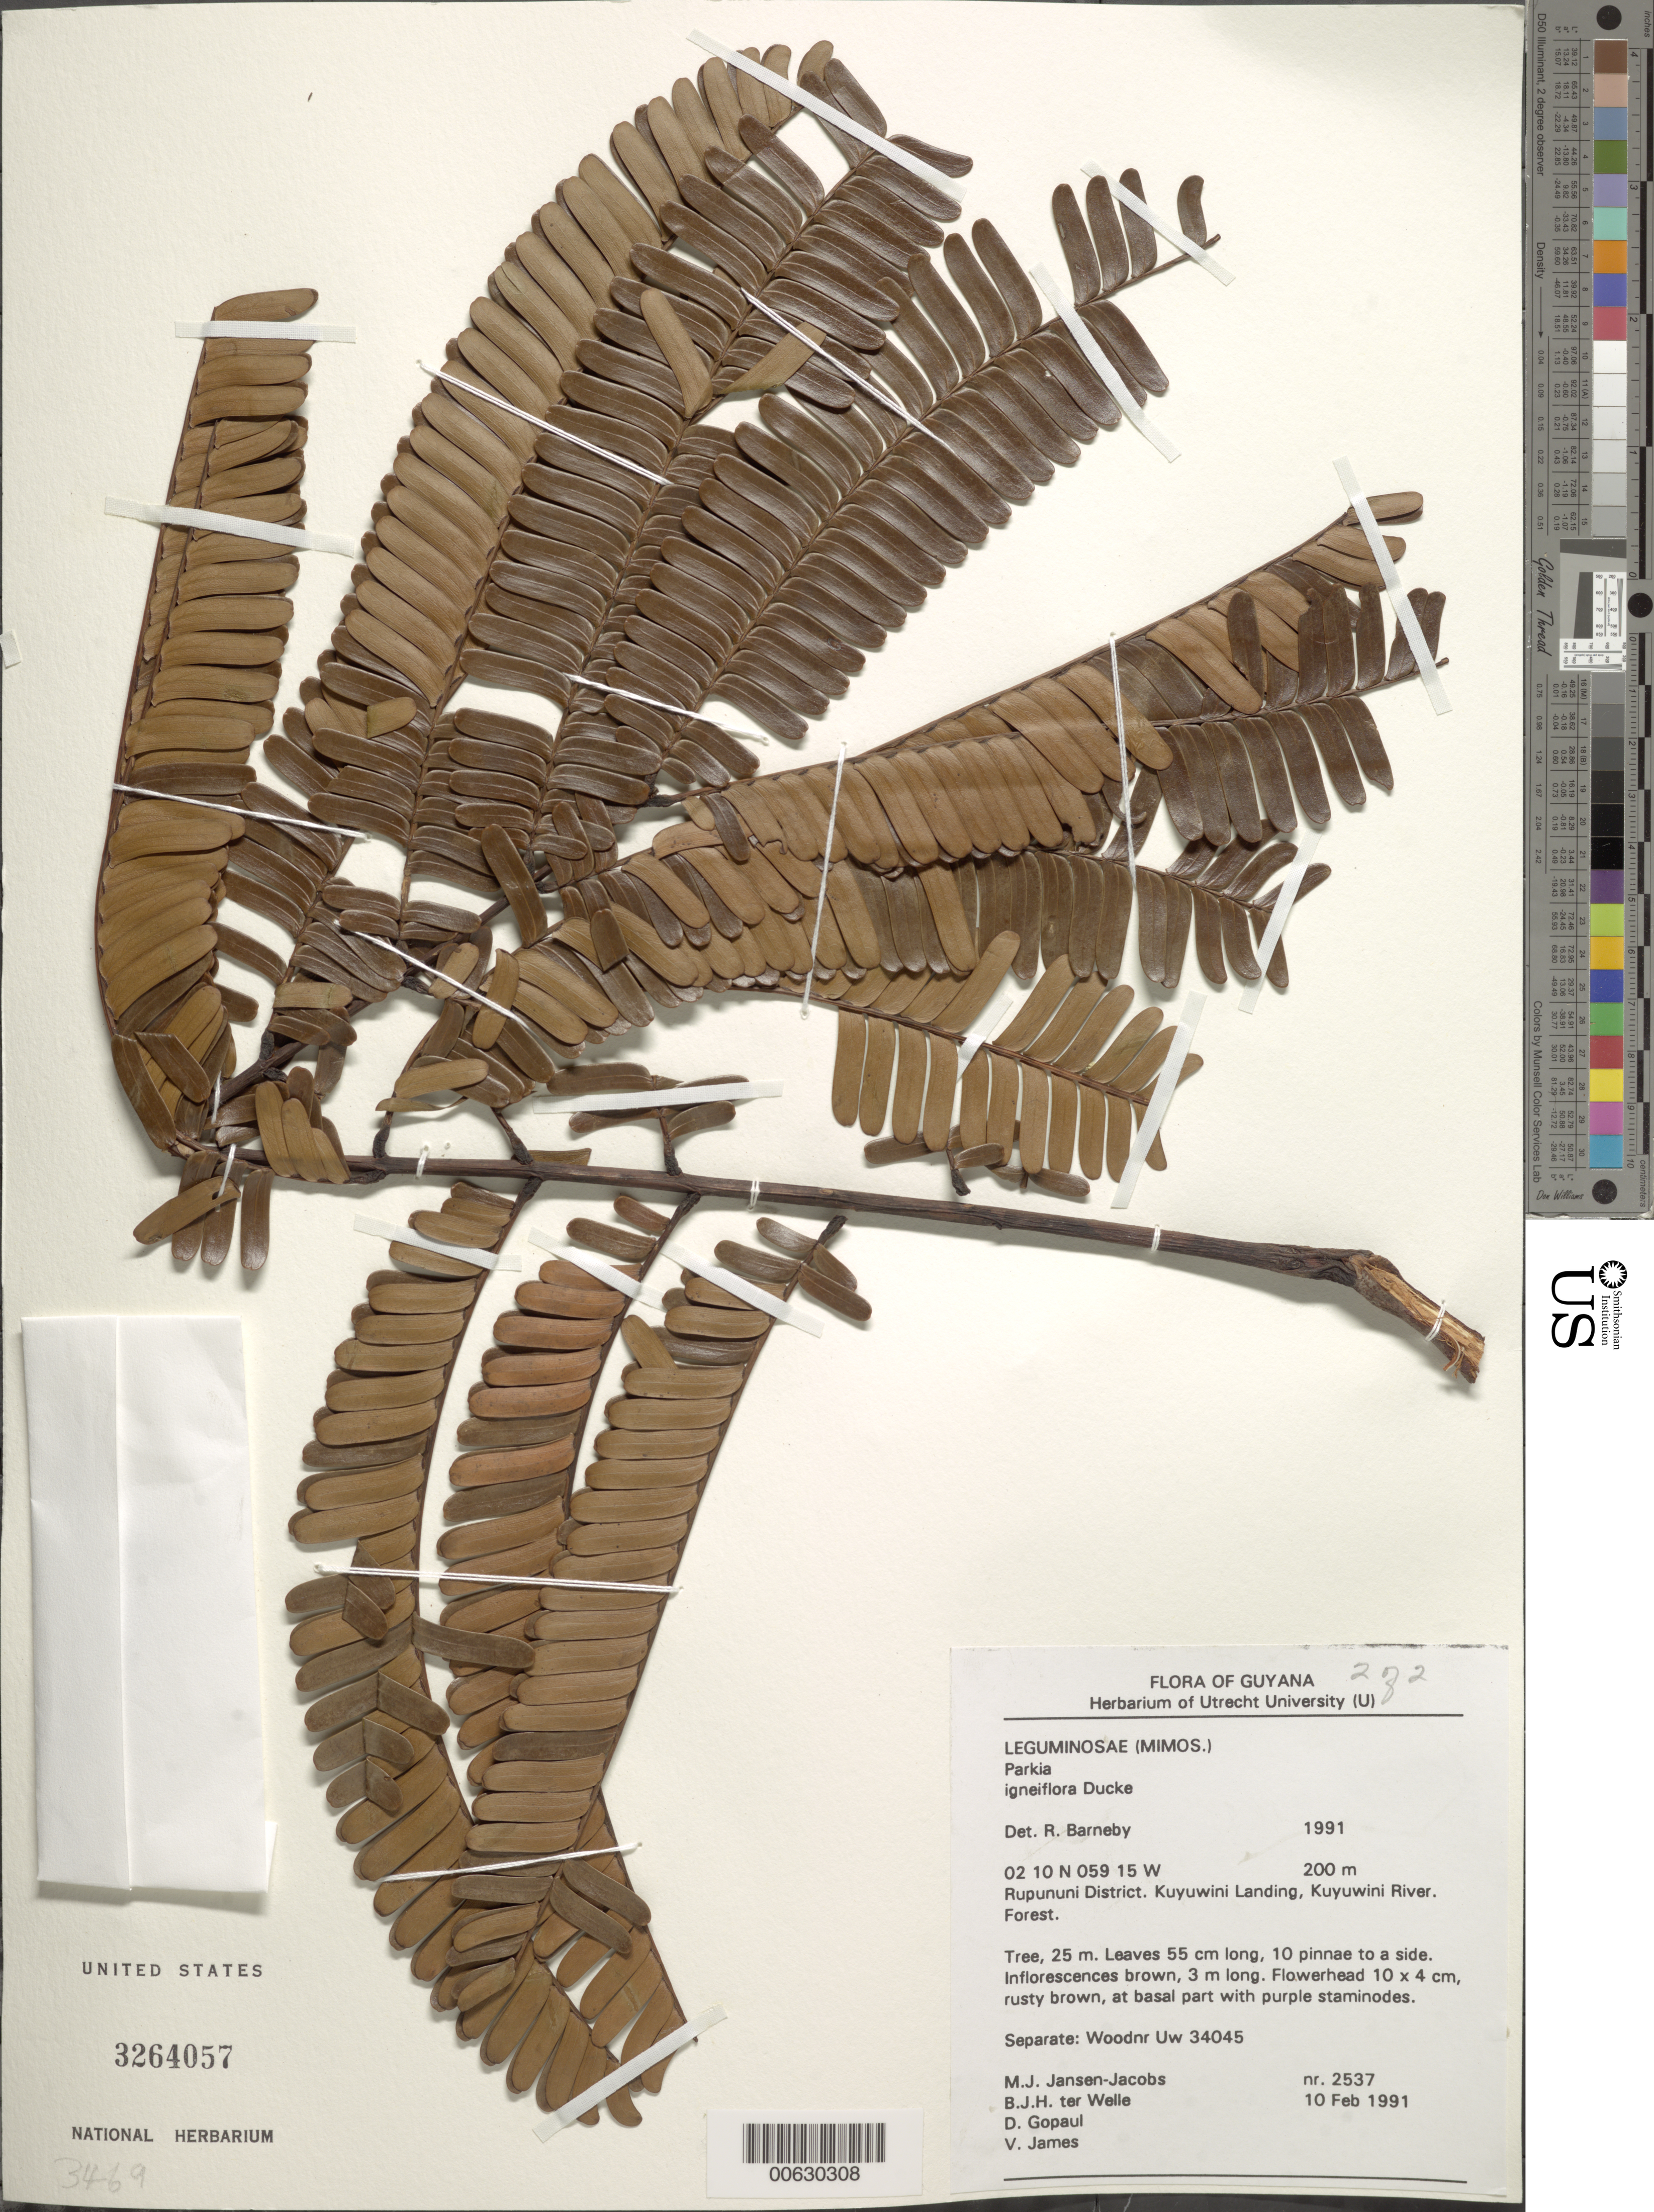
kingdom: Plantae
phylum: Tracheophyta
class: Magnoliopsida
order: Fabales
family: Fabaceae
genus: Parkia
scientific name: Parkia igneiflora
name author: Ducke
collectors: M. J. Jansen-Jacobs, B. ter Welle, D. Gopaul & V. James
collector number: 2537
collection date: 1991-02-10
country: Guyana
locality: Rupununi District, Kuyuwini Landing, Kuyuwini River.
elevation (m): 200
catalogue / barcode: US 3264057